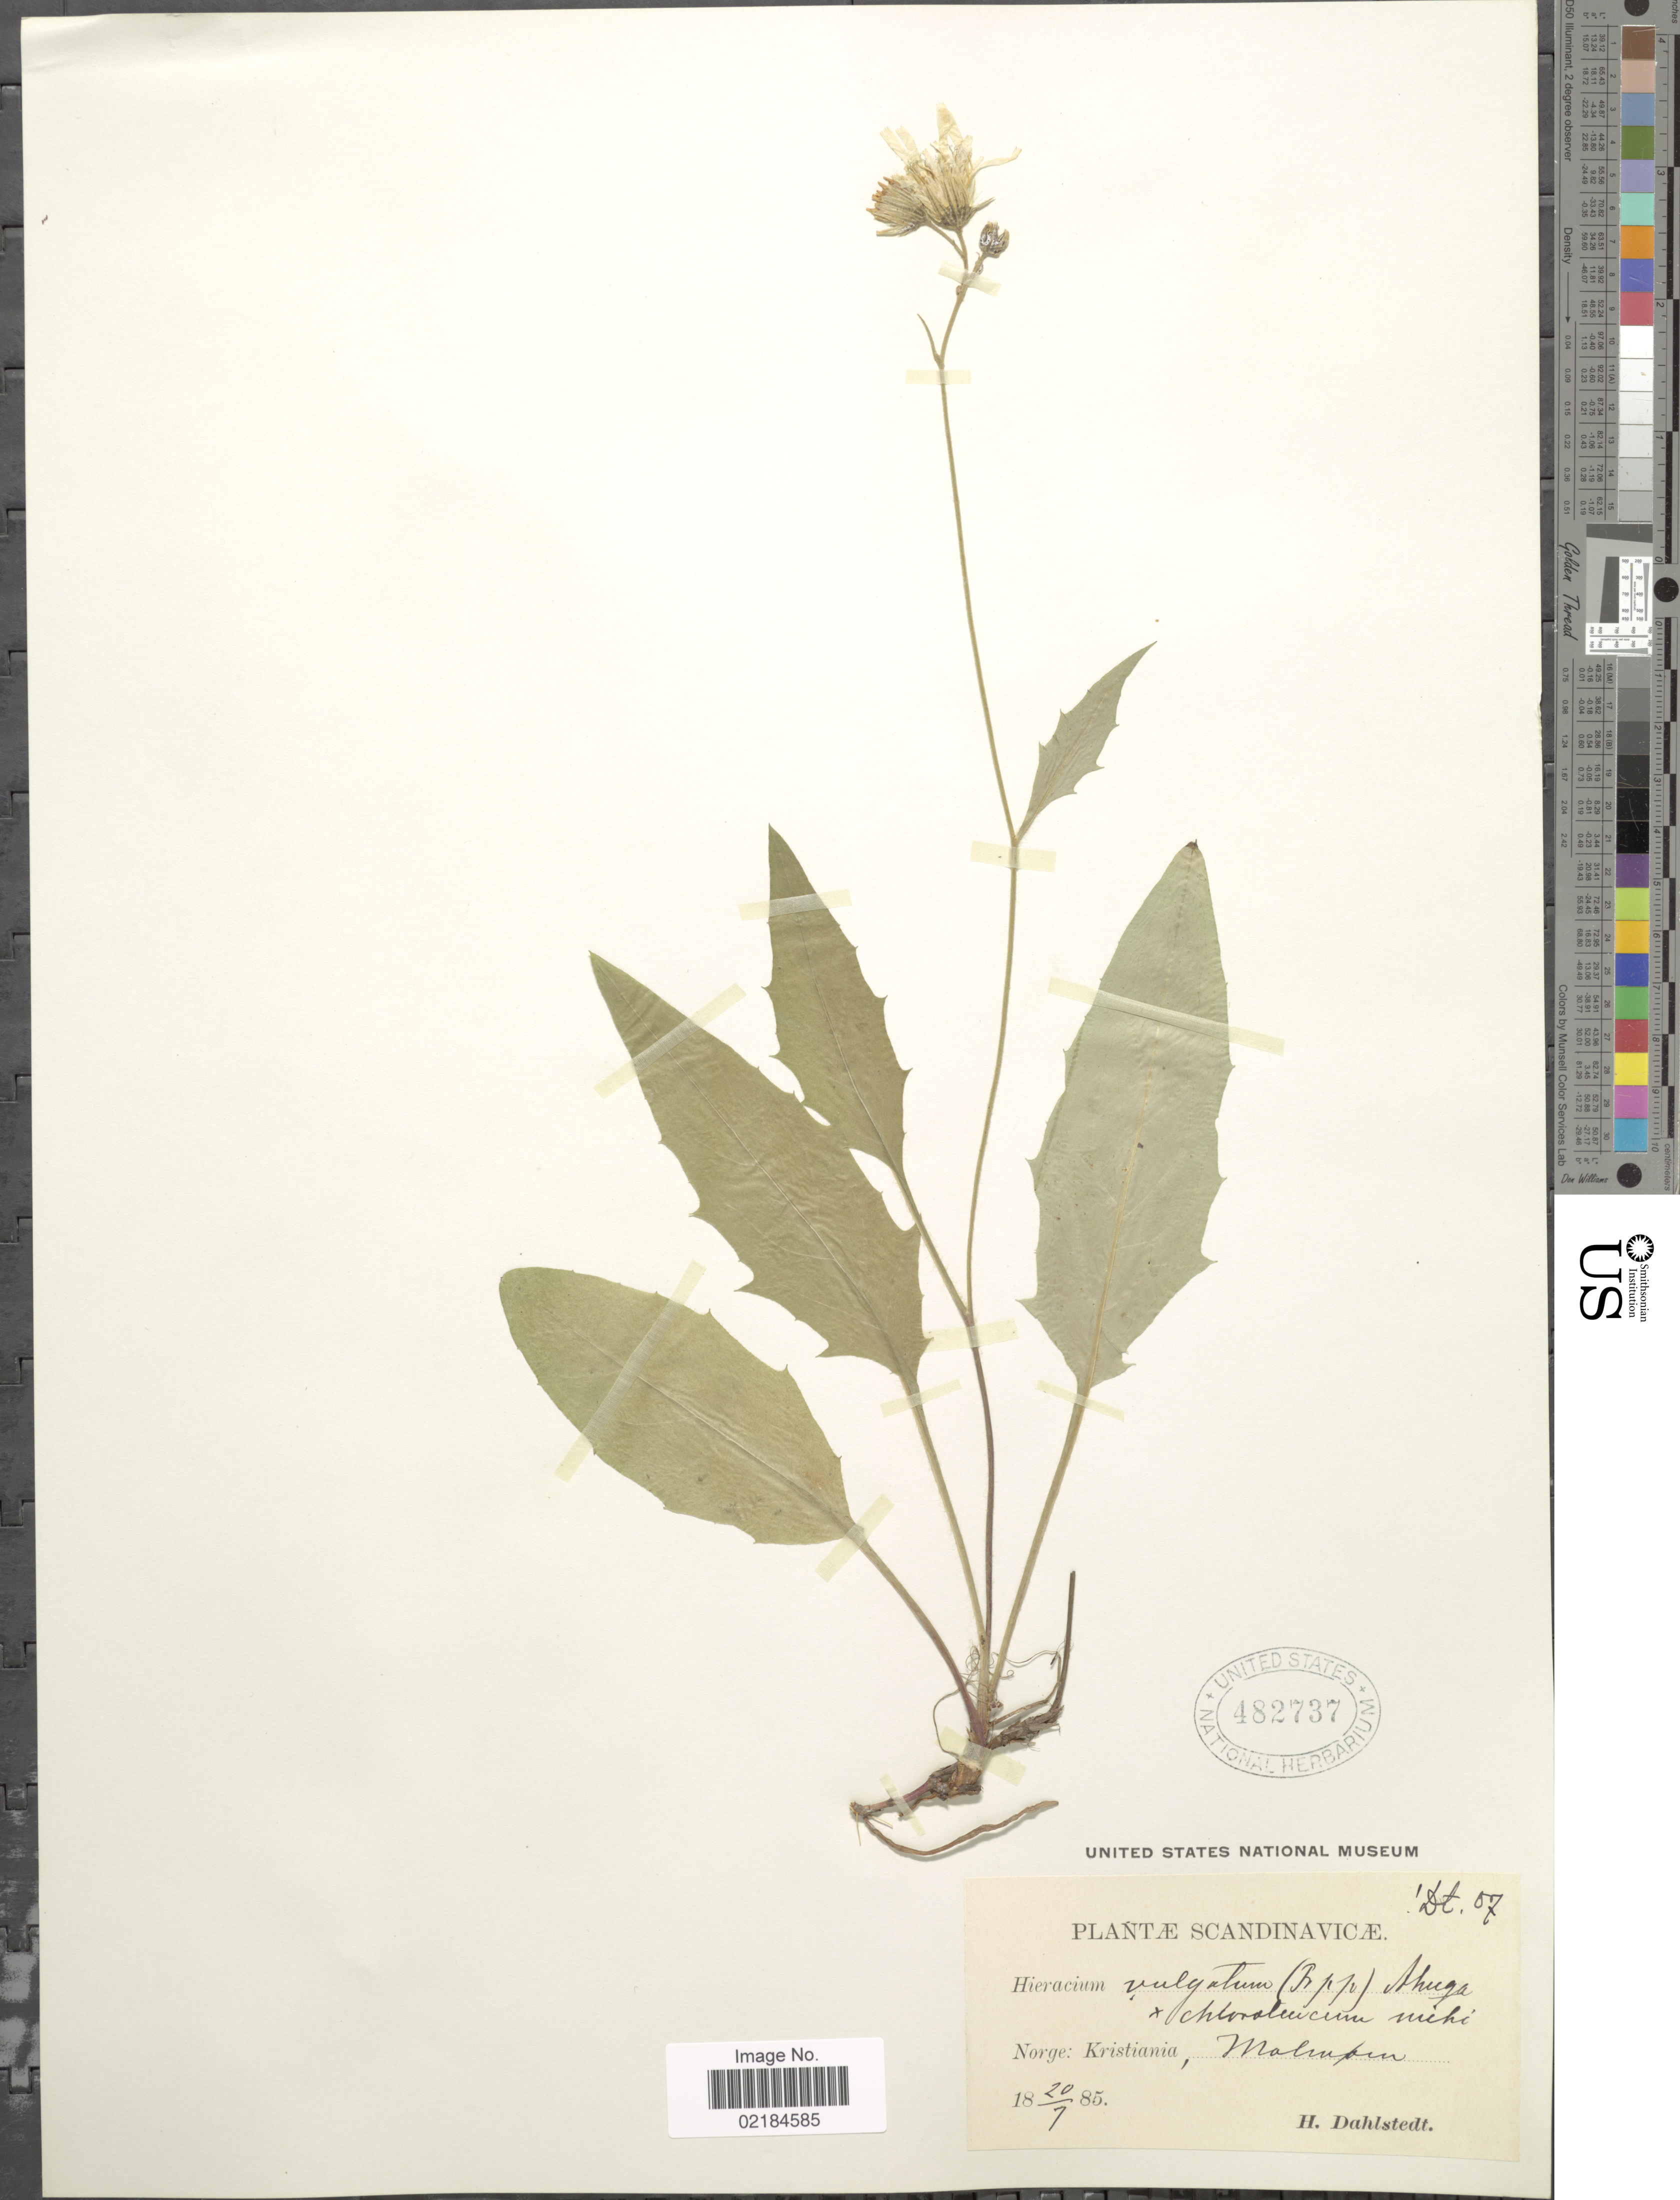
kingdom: Plantae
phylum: Tracheophyta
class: Magnoliopsida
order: Asterales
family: Asteraceae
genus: Hieracium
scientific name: Hieracium lachenalii subsp. cruenifolium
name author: (Dahlst. & Lübeck) Zahn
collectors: H. G. Dahlstedt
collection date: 1885-07-20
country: Norway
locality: Scandinavicae, Norge: Kristiana, Malmpen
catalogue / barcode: US 482737